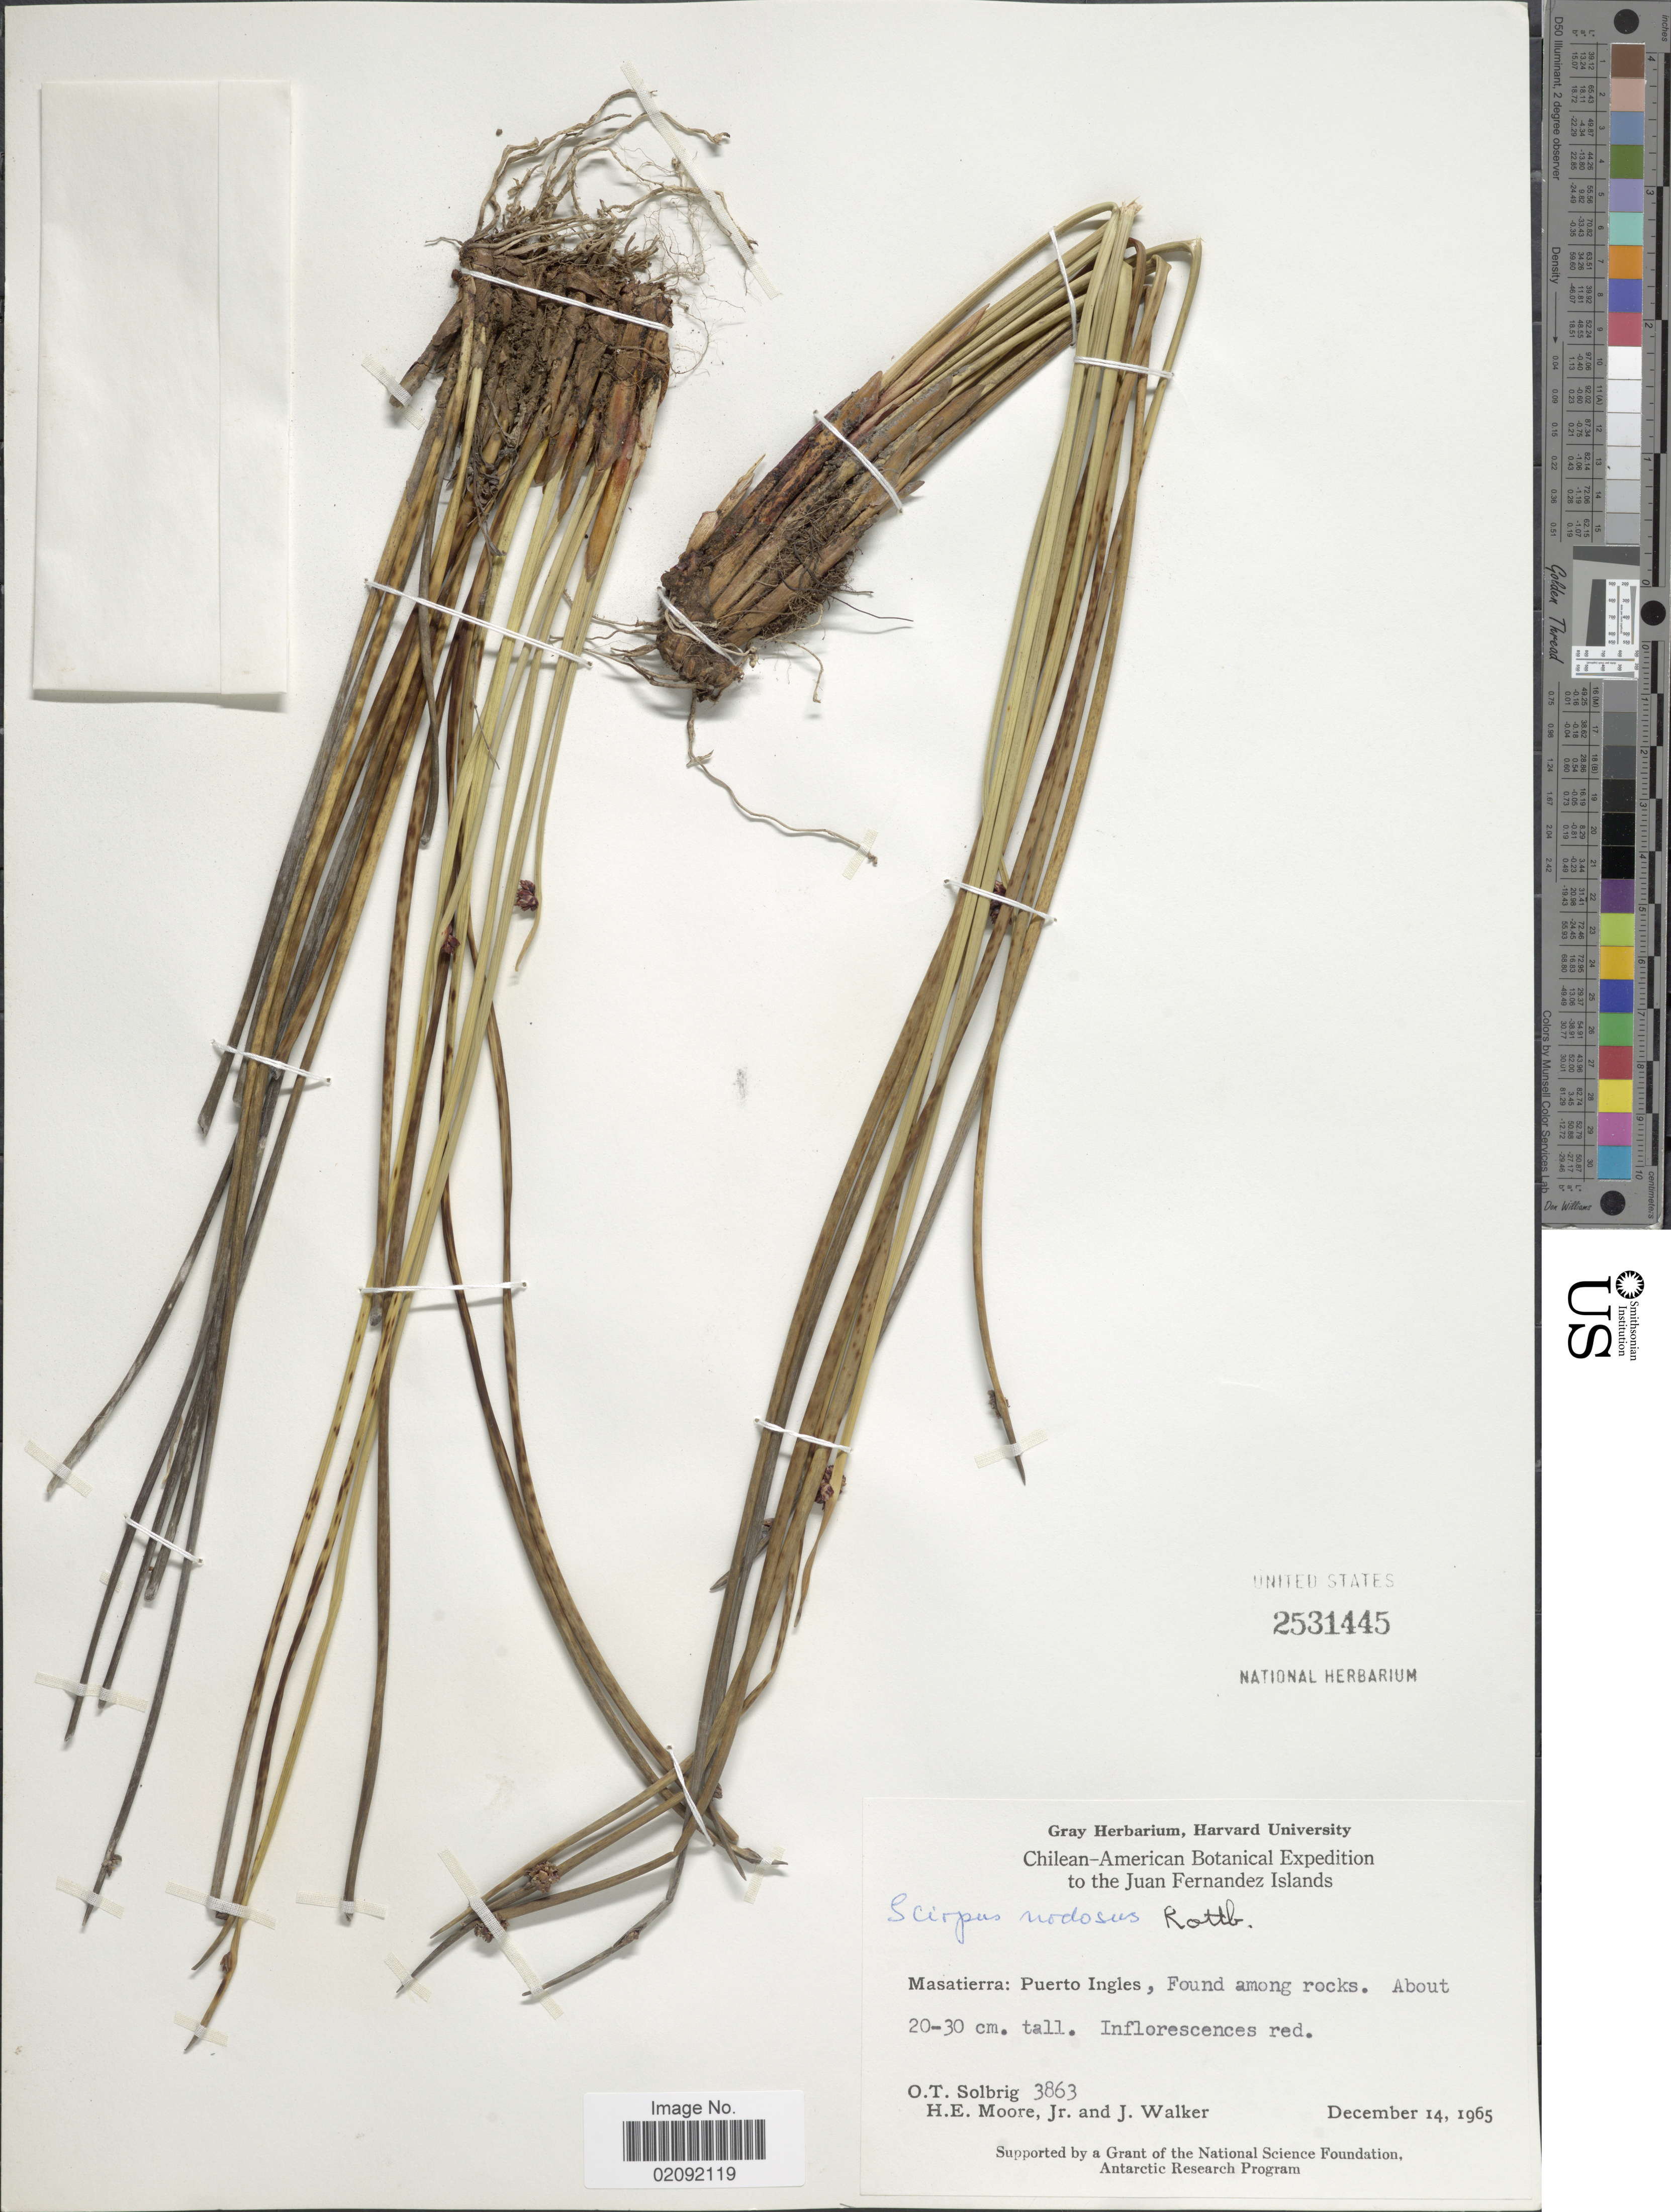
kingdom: Plantae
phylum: Tracheophyta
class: Liliopsida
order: Poales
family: Cyperaceae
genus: Ficinia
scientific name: Ficinia nodosa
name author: (Rottb.) Goetgh. et al.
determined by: Strong, M. T., (US), Smithsonian Institution - National Museum of Natural History (UNITED STATES)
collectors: O. T. Solbrig, H. Moore & J. Walker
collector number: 3863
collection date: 1965-12-14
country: Chile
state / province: Valparaíso (V)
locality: Juan Fernandez Islands, Masatierra: Puerto Ingles, among rocks.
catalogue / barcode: US 2531445